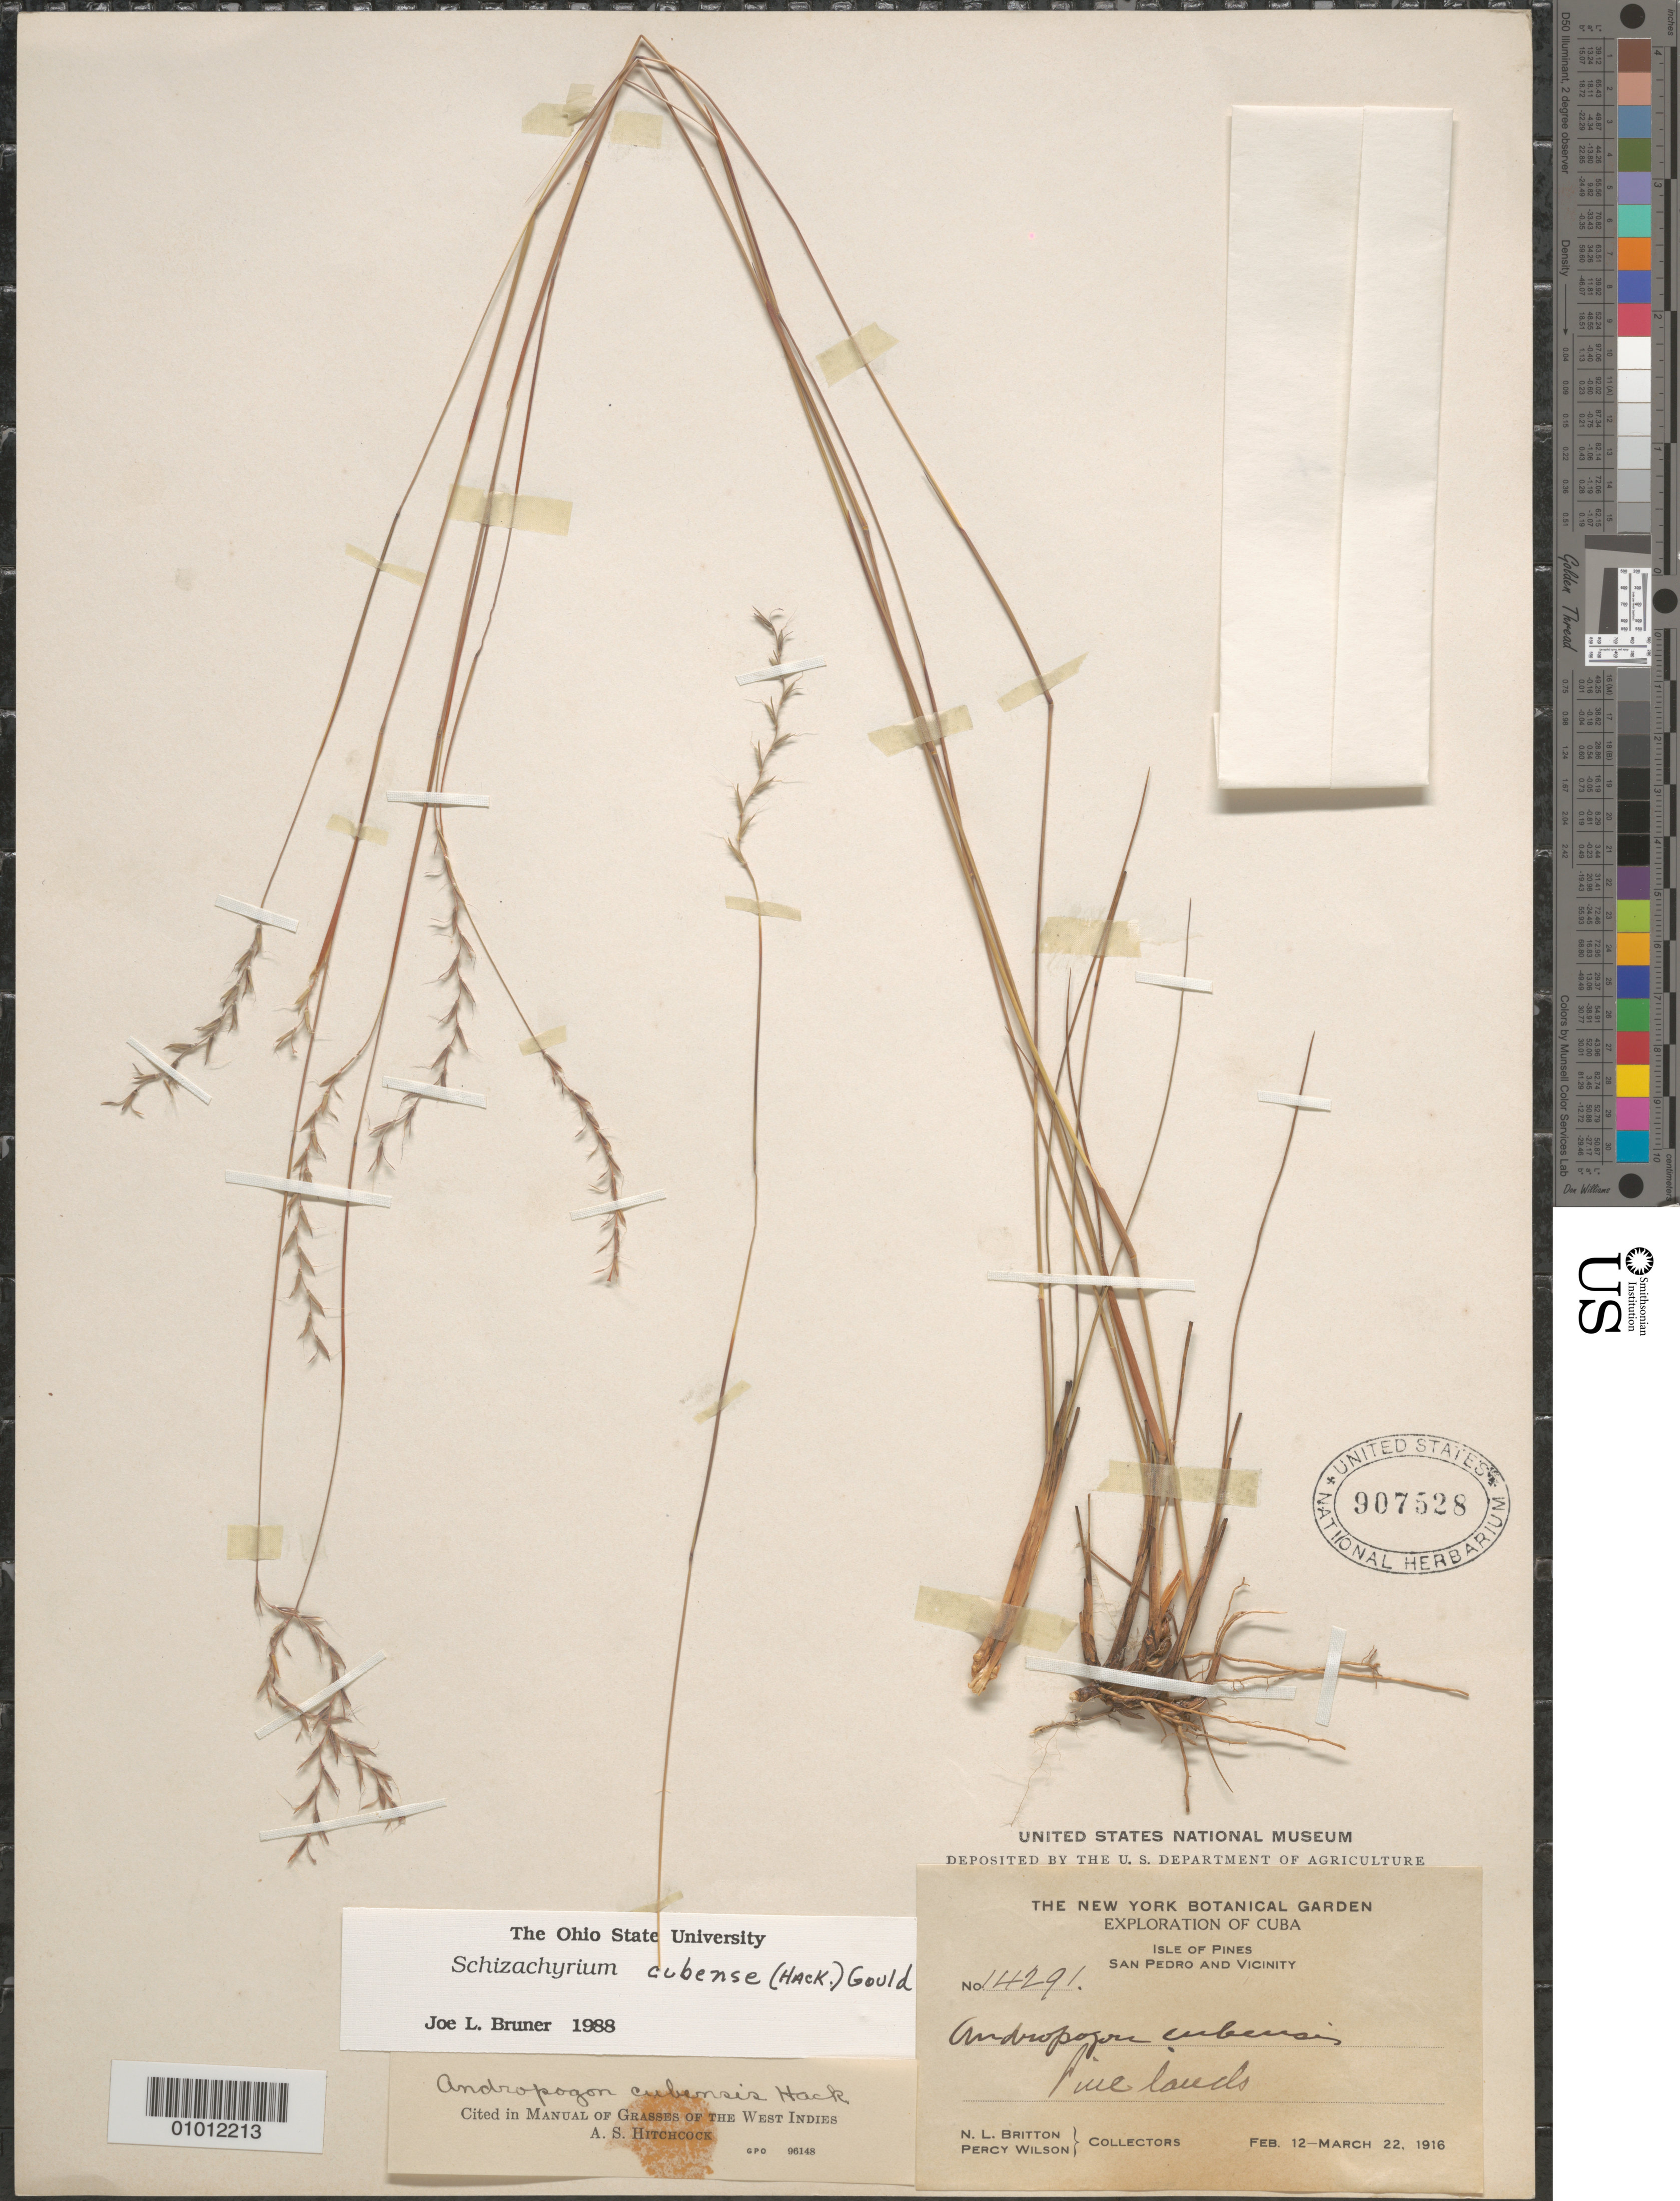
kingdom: Plantae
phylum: Tracheophyta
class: Liliopsida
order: Poales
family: Poaceae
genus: Schizachyrium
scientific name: Schizachyrium cubense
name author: (Hack.) Nash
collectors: N. Britton & P. Wilson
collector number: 14291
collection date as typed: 12 Feb 1916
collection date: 1916-02-12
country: Cuba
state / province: Isla de la Juventud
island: Isla de la Juventud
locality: San Pedro and vicinity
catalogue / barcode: US 907528